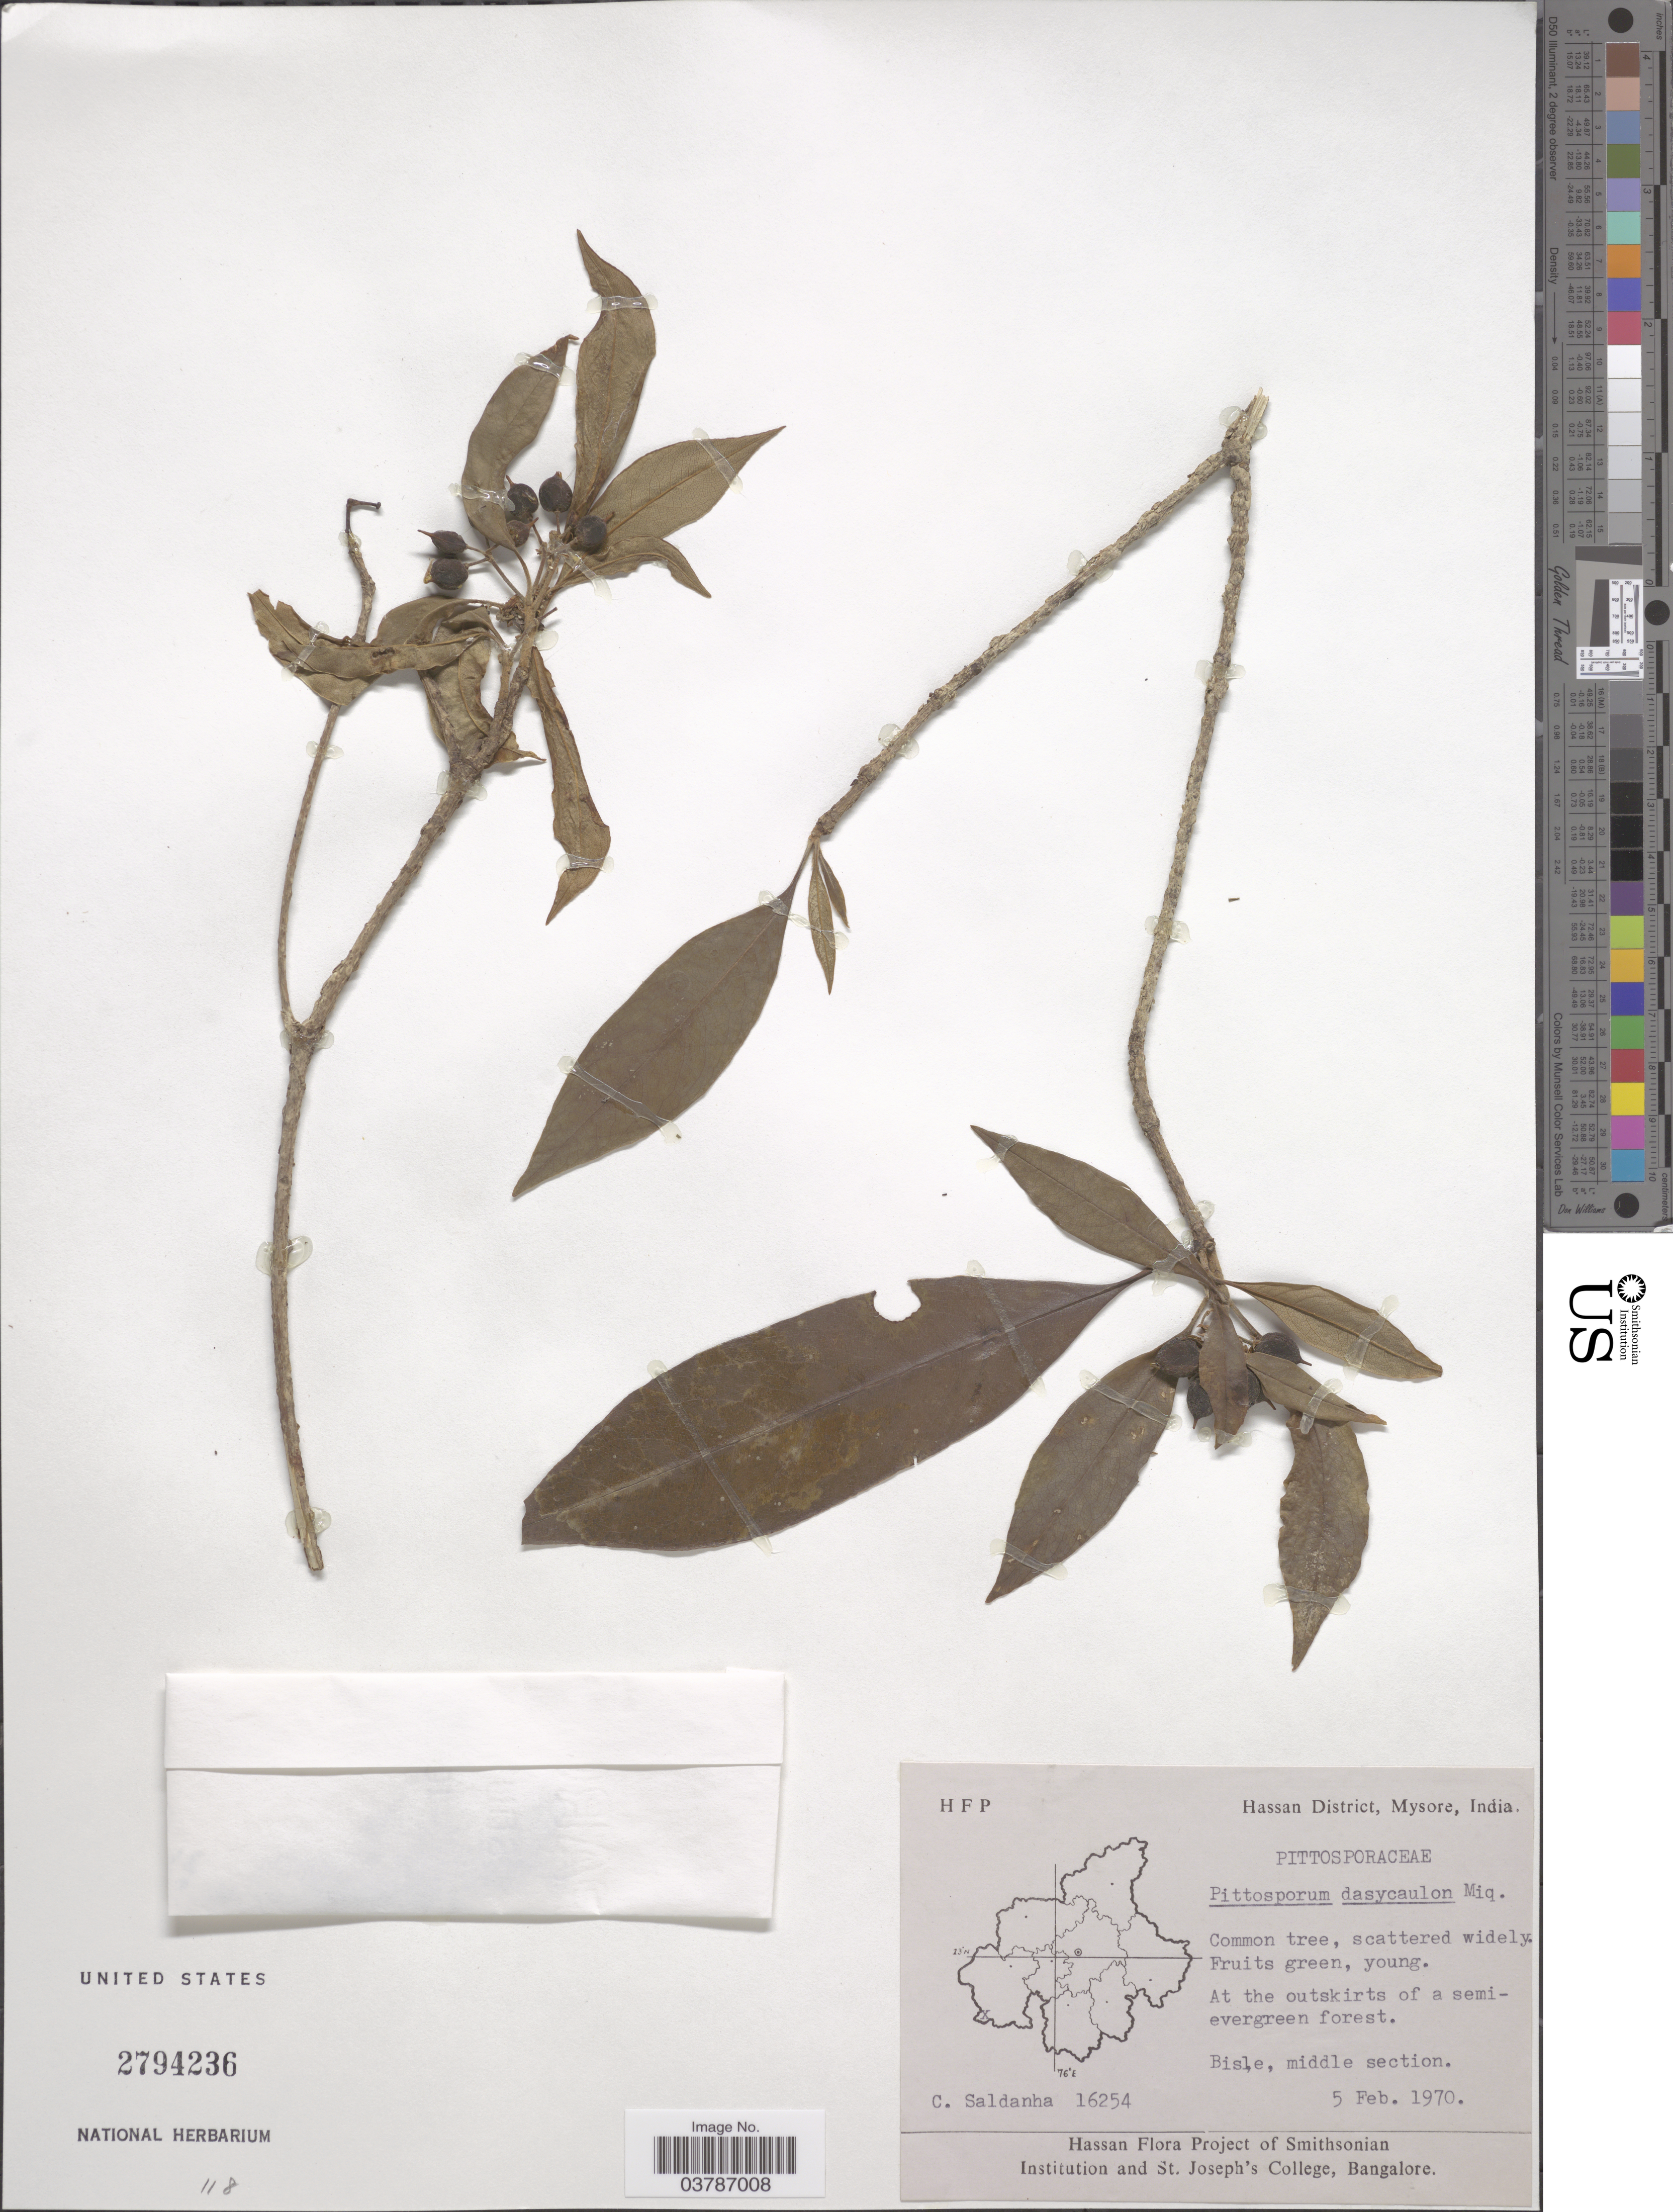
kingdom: Plantae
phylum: Tracheophyta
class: Magnoliopsida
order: Apiales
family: Pittosporaceae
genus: Pittosporum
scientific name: Pittosporum dasycaulon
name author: Miq.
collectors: C. Saldanha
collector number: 16254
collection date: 1970-02-05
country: India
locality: Hassan District, Mysore. At the outskirts of a semi-evergreen forest. Bisle, middle section.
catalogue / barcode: US 2794236